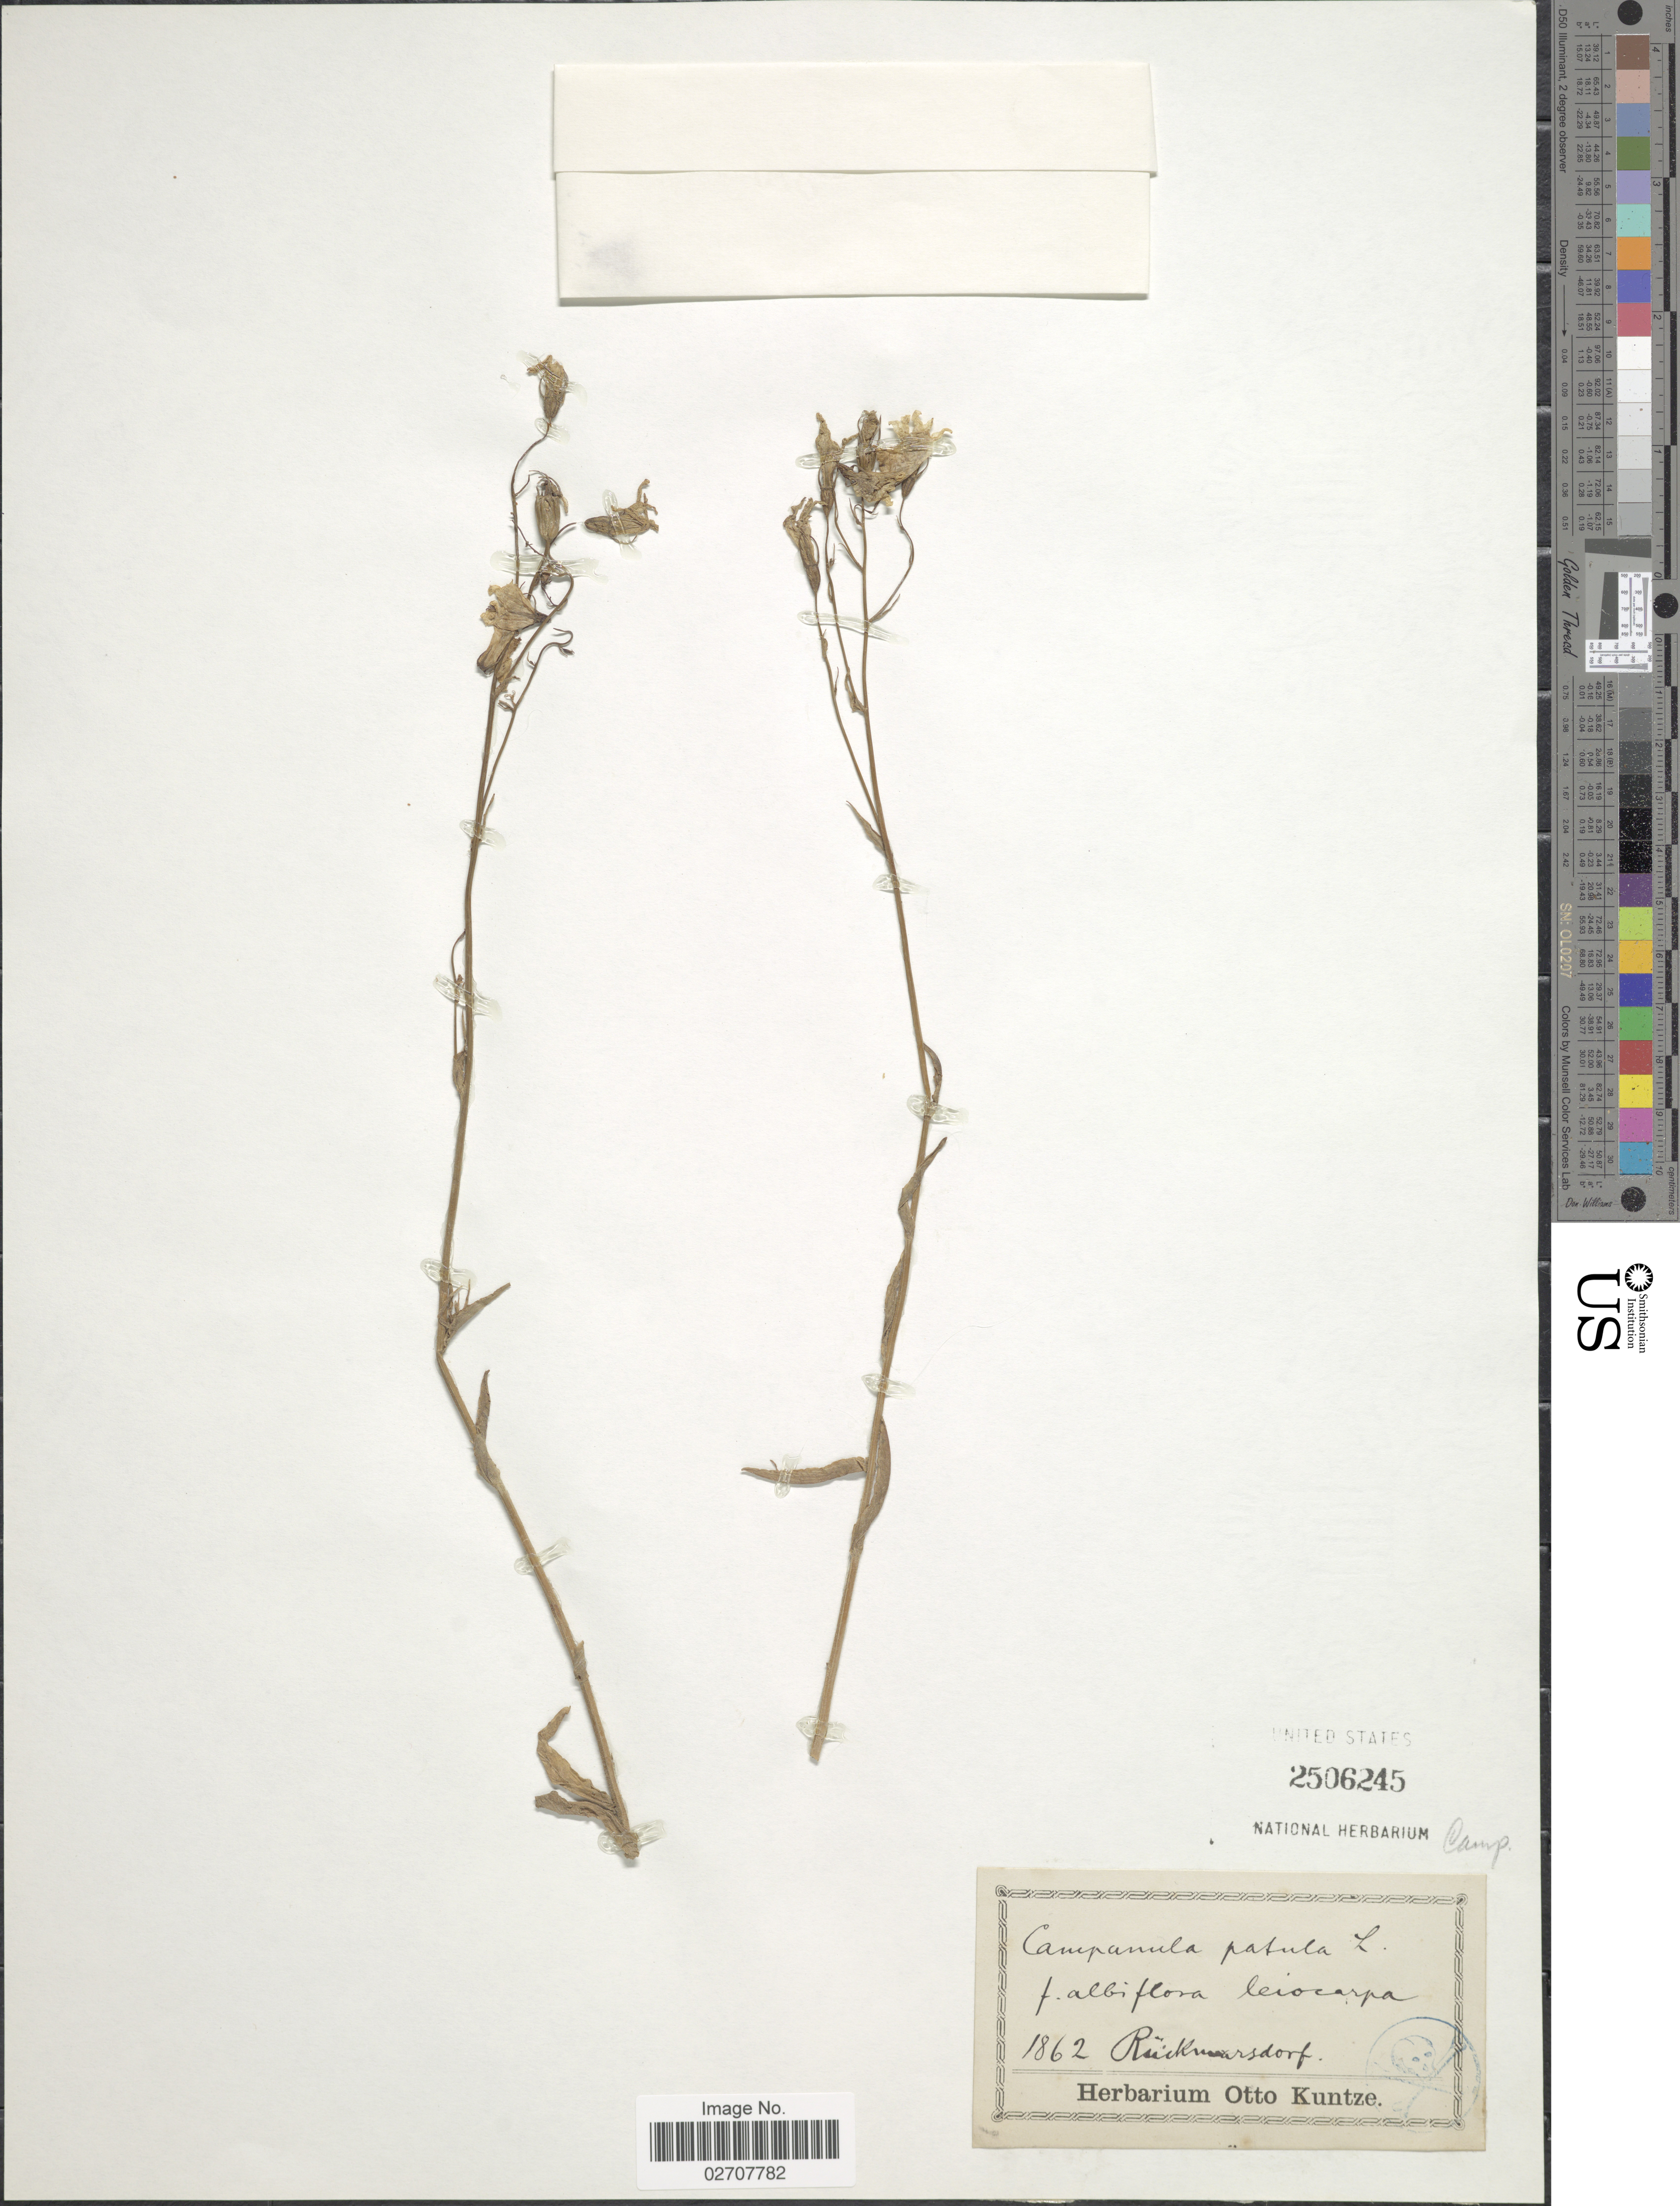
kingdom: Plantae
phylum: Tracheophyta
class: Magnoliopsida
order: Asterales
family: Campanulaceae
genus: Campanula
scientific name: Campanula patula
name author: L.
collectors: ex herb. Otto Kuntze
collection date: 1862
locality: Ruckmarsdorf [interpreted]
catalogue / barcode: US 2506245